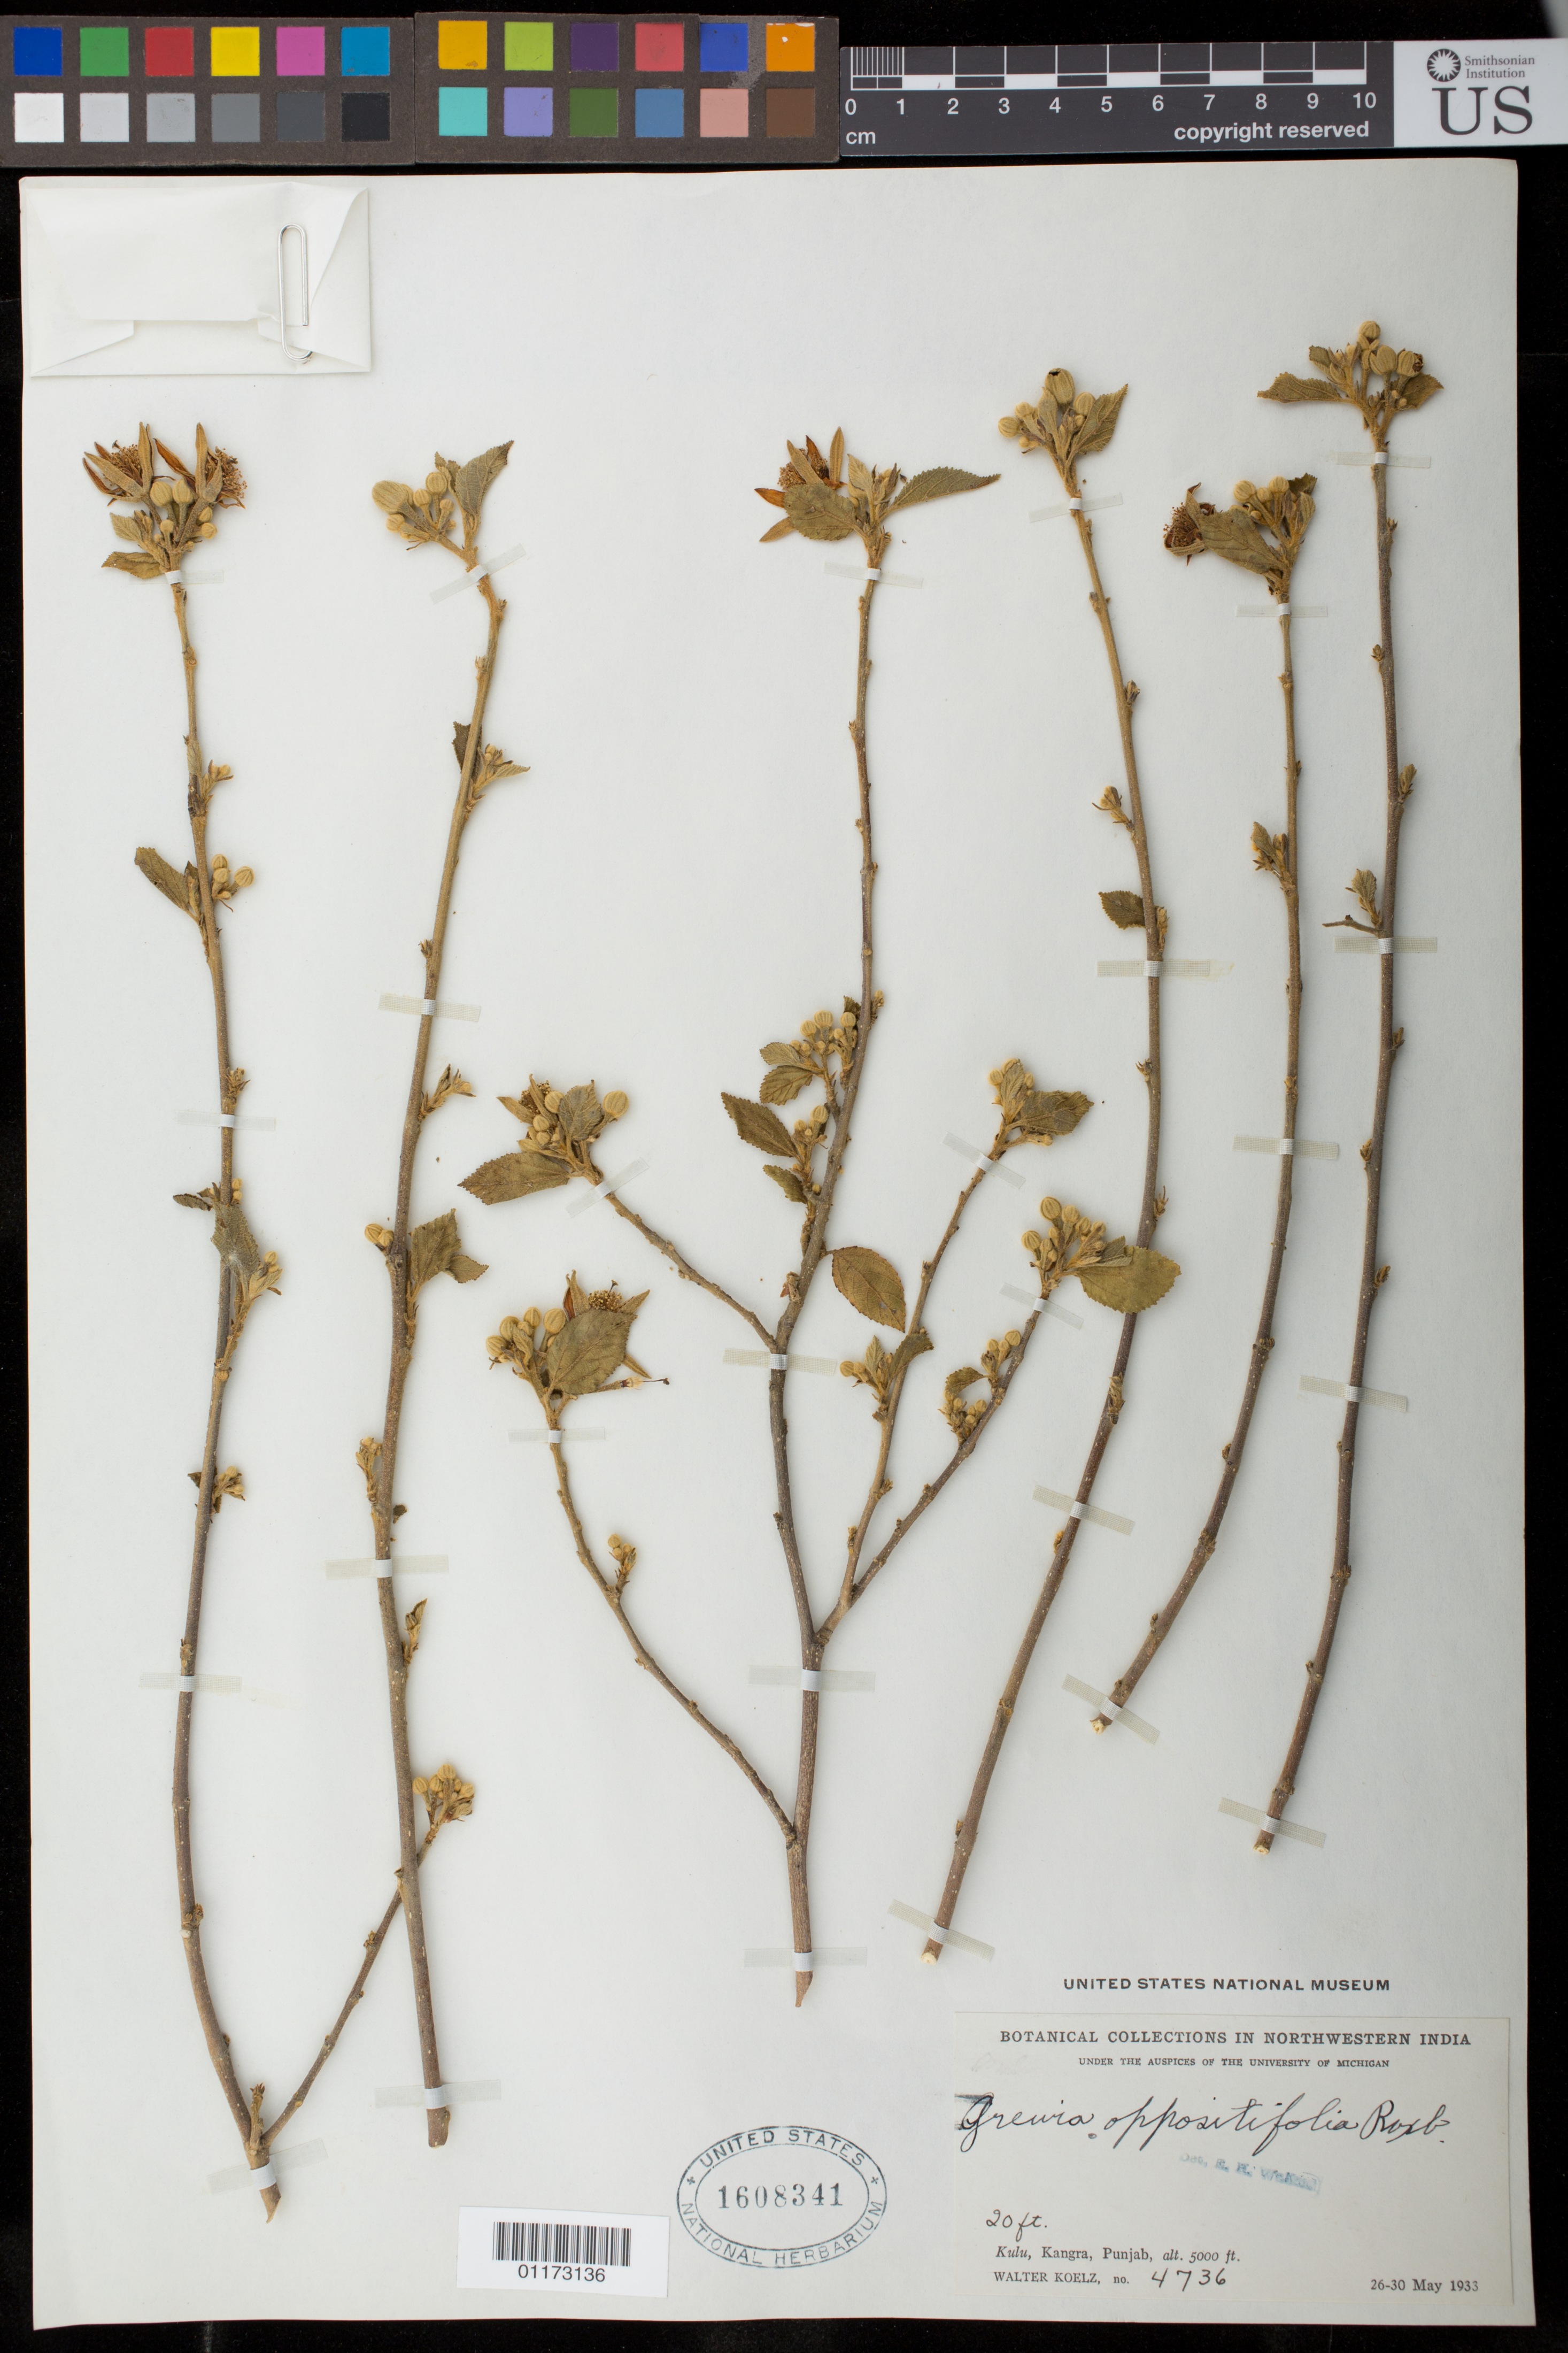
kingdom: Plantae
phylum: Tracheophyta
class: Magnoliopsida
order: Malvales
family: Malvaceae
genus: Grewia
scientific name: Grewia oppositifolia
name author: Roxb. ex DC.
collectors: W. N. Koelz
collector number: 4736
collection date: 1933-05-26/1933-05-30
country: India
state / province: Punjab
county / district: Kangra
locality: Kulu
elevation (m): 1524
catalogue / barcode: US 1608341